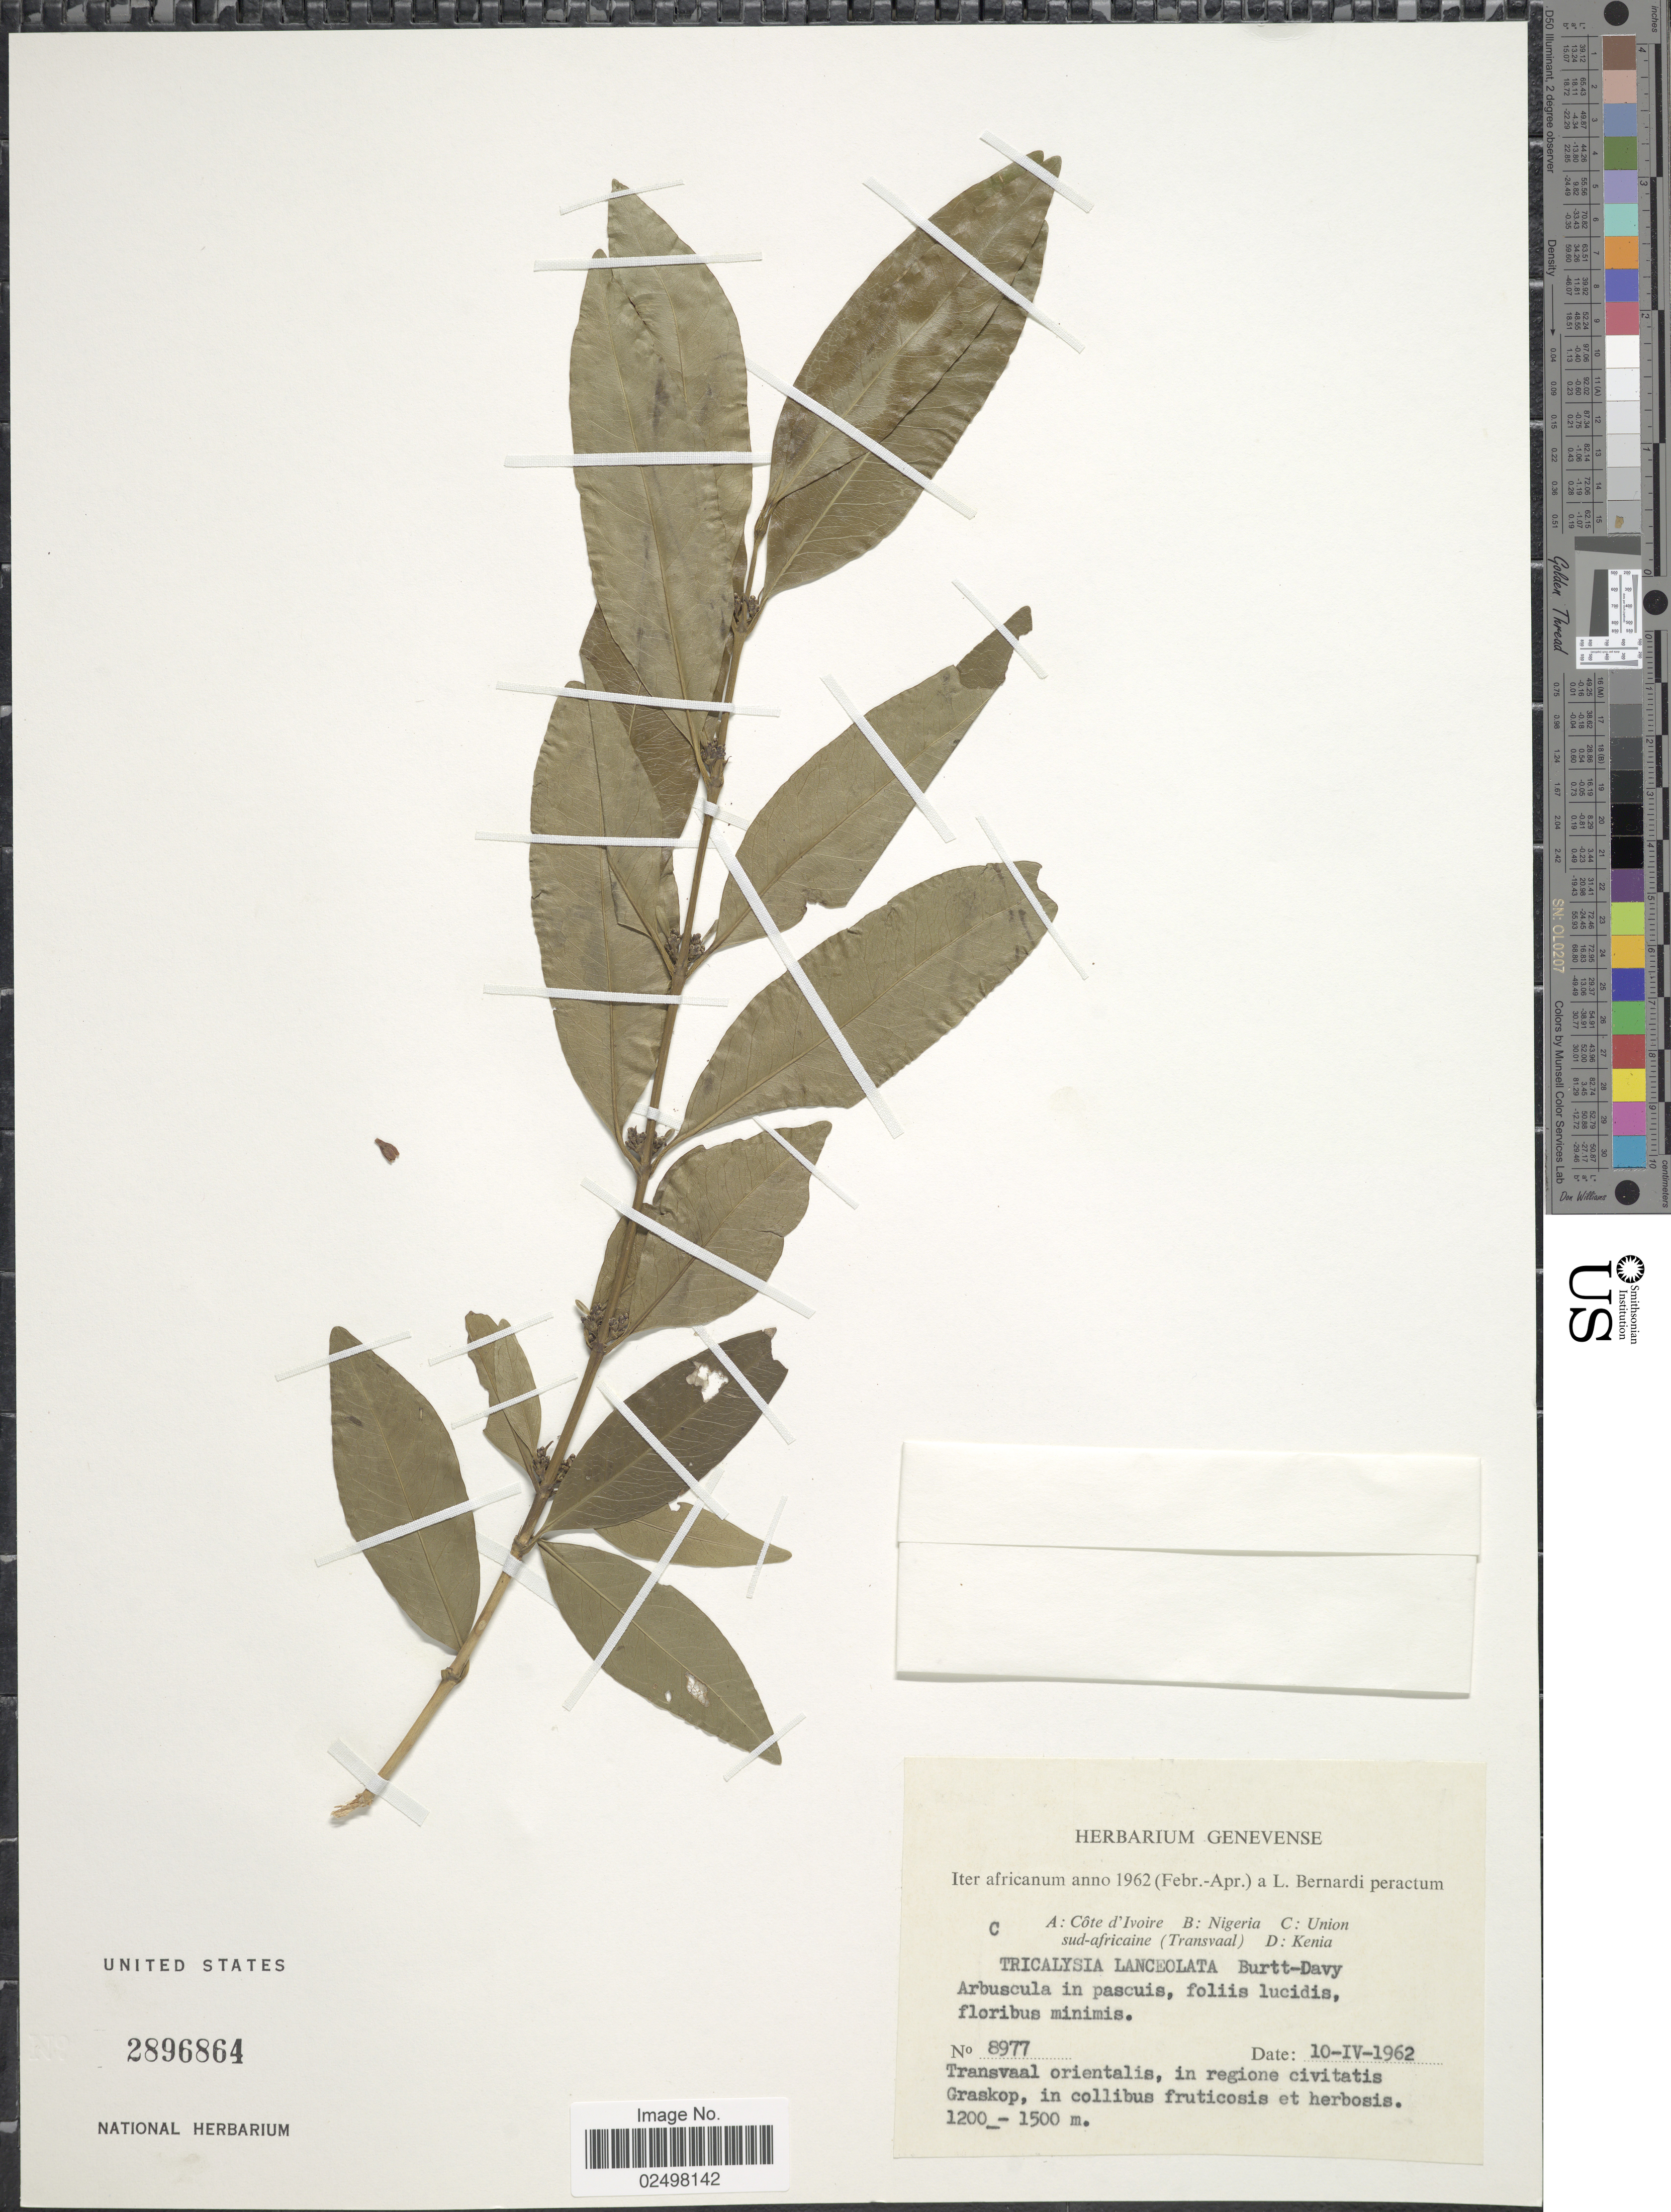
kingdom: Plantae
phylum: Tracheophyta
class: Magnoliopsida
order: Gentianales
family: Rubiaceae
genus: Tricalysia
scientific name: Tricalysia lanceolata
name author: (Sond.) Burtt Davy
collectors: L. Bernardi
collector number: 8977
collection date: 1962-04-10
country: South Africa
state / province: Mpumalanga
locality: Union sud-africaine (Transvaal), Transvaal orientalis, in regione civitatis Graskop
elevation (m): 1200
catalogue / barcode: US 2896864